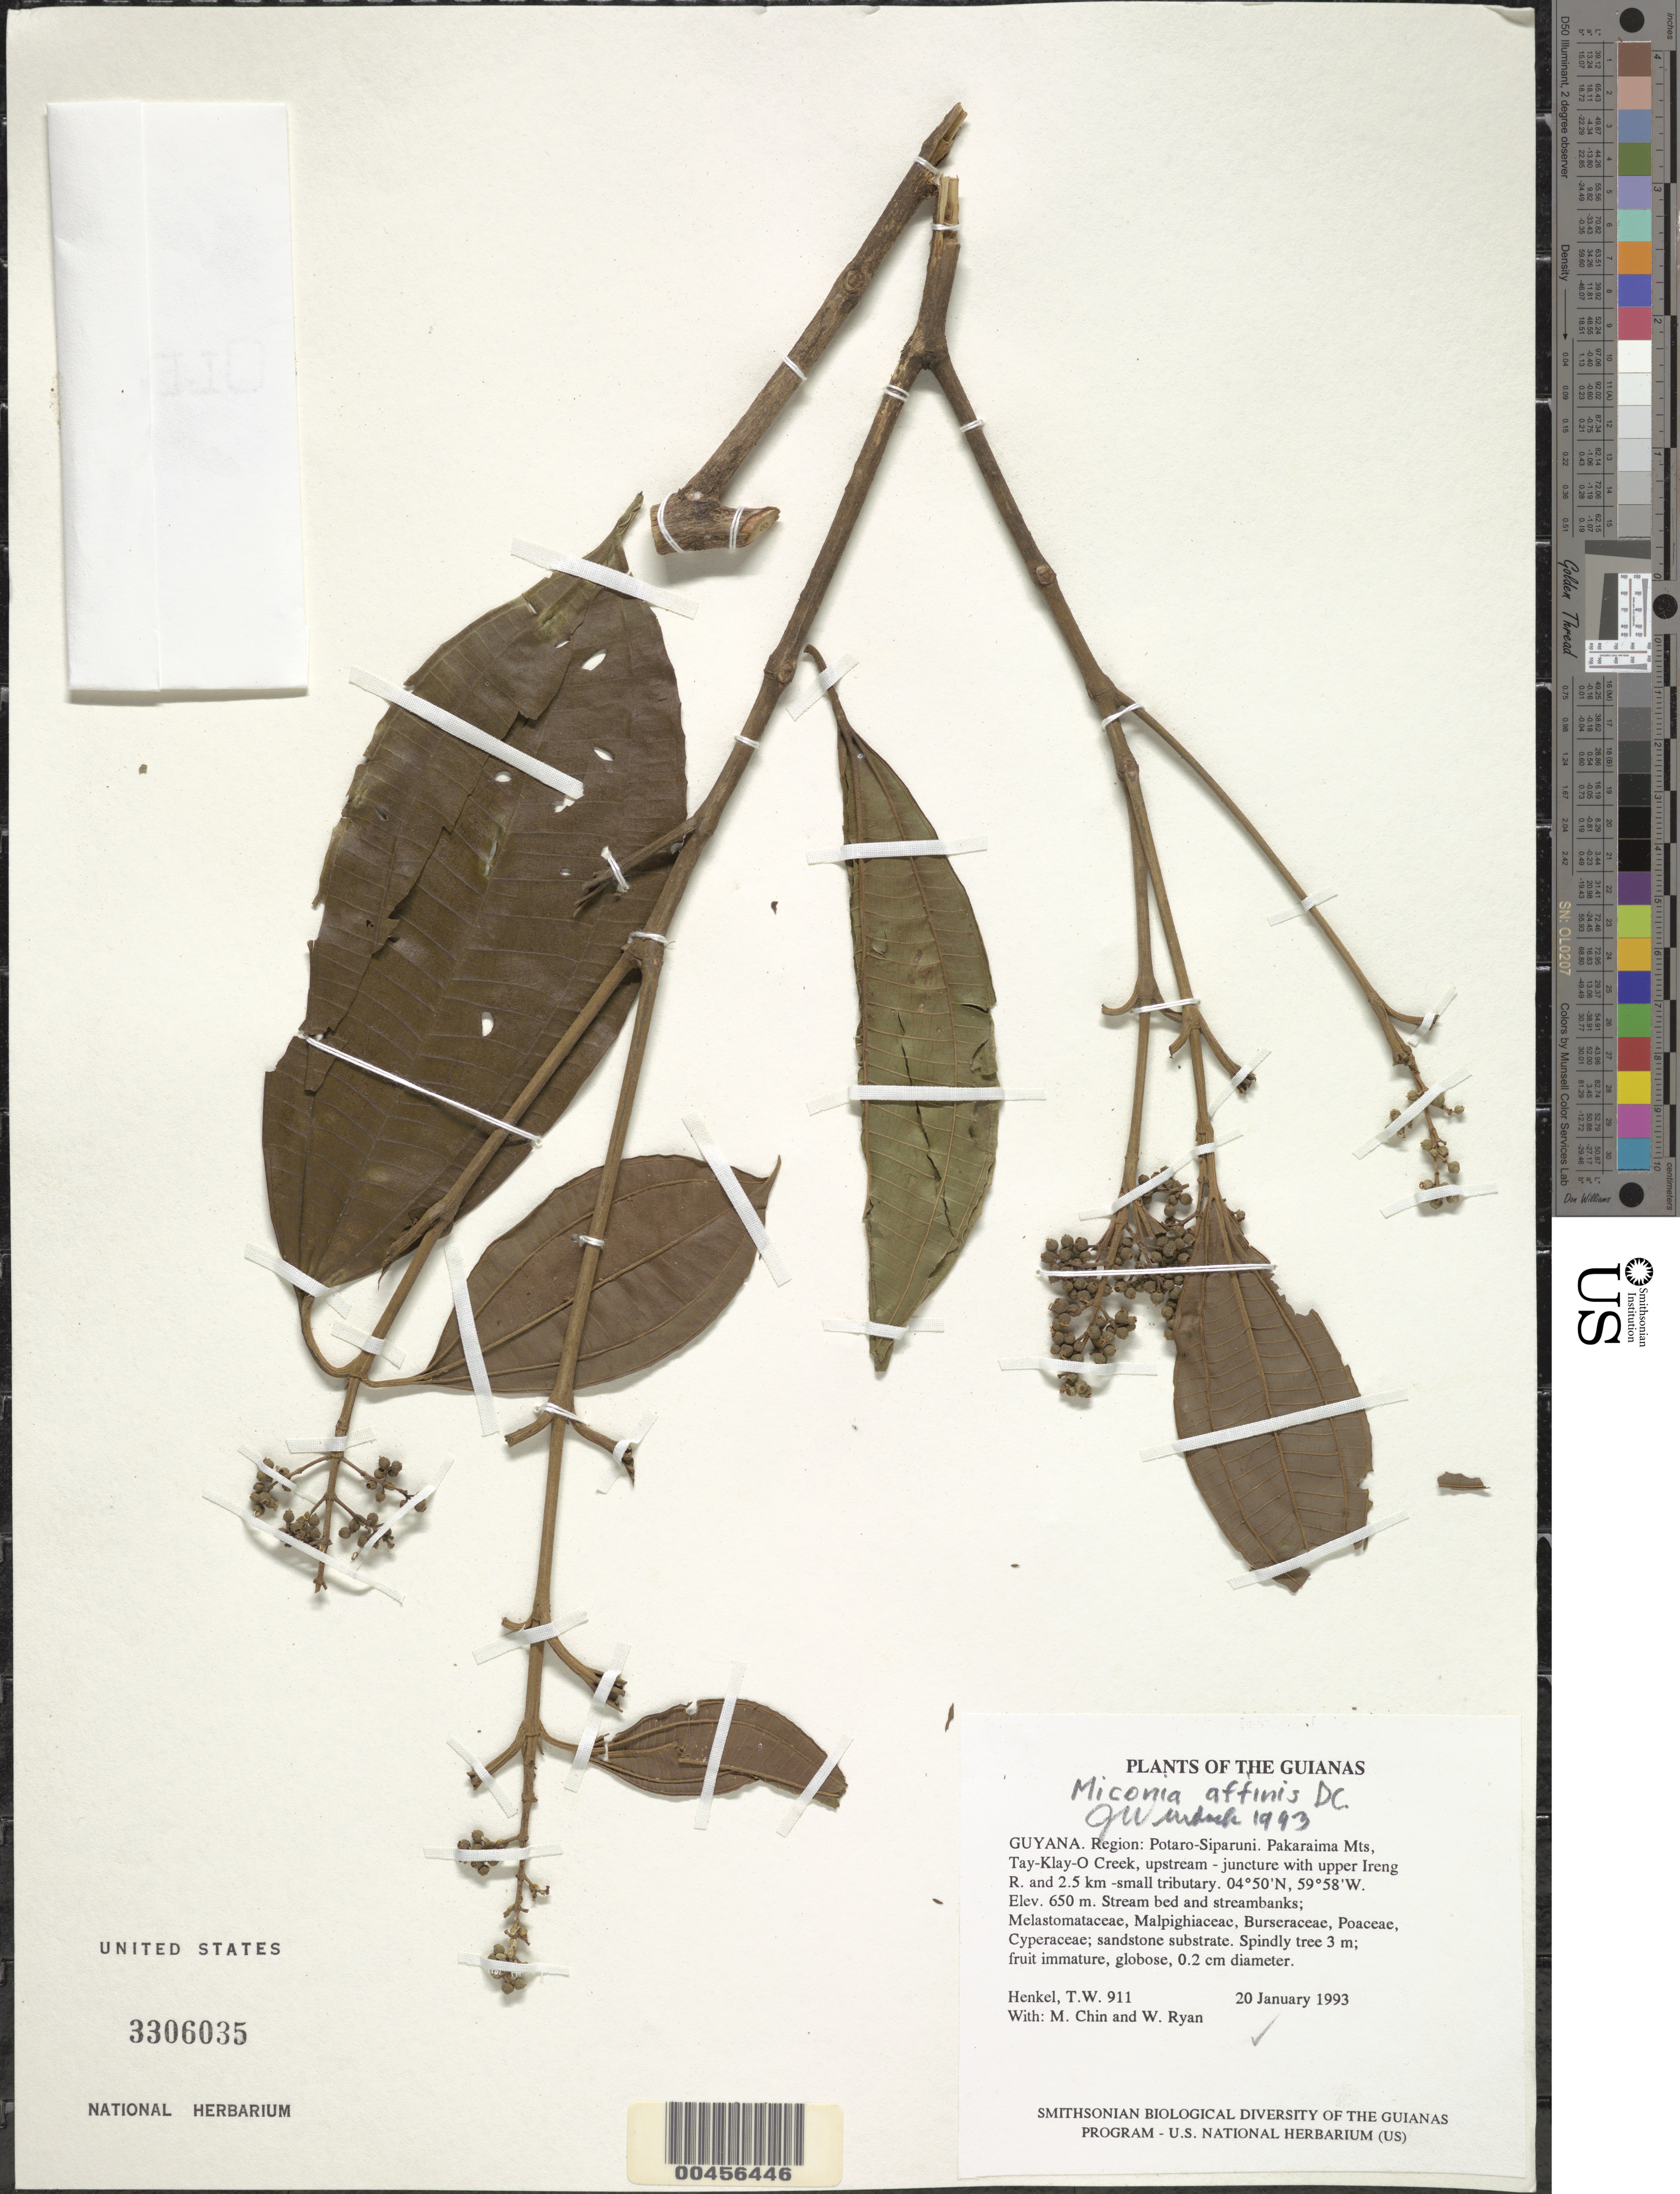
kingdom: Plantae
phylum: Tracheophyta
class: Magnoliopsida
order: Myrtales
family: Melastomataceae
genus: Miconia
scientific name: Miconia affinis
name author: DC.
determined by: Wurdack, John J., (US), US (UNITED STATES)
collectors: T. Henkel, M. Chin & W. Ryan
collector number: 911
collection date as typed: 20 January 1993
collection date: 1993-01-20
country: Guyana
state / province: Potaro-Siparuni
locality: Pakaraima Mts, Tay-Klay-O Creek, upstream - juncture with upper Ireng R. and 2.5 km -small tributary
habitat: Stream bed and streambanks; sandstone substrate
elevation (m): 650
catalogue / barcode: US 3306035